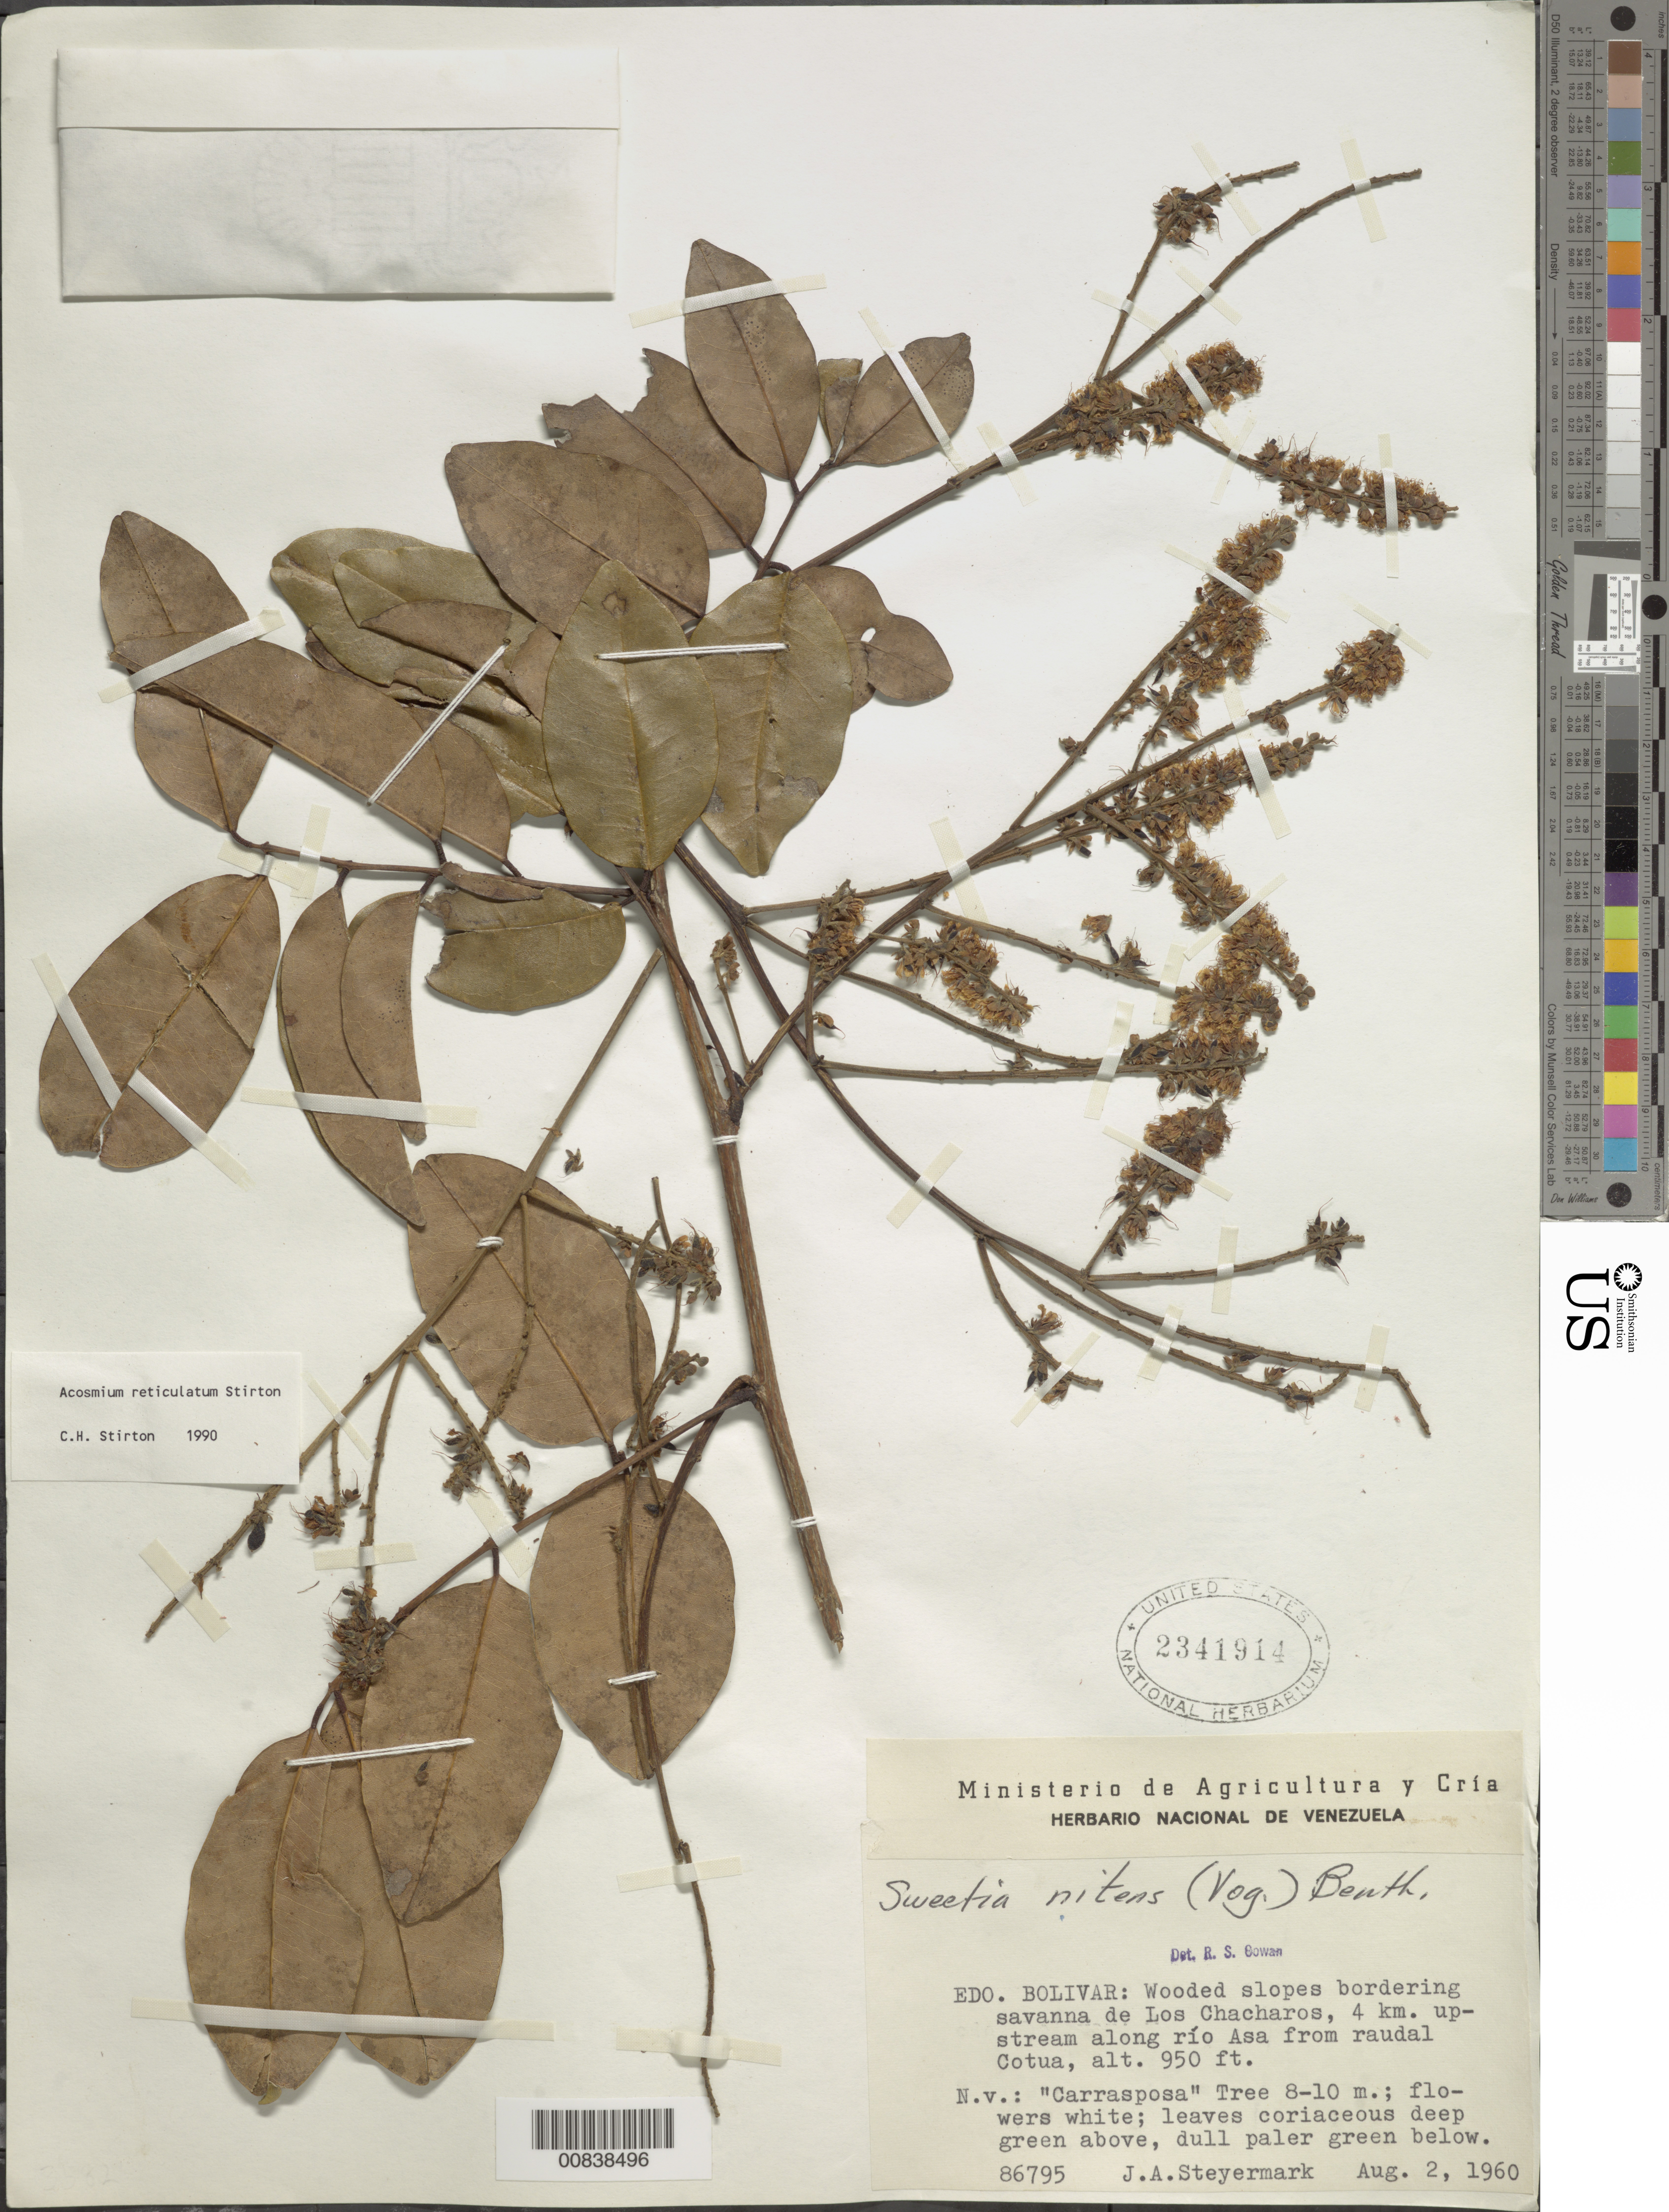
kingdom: Plantae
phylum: Tracheophyta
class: Magnoliopsida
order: Fabales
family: Fabaceae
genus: Acosmium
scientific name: Acosmium reticulatum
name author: Stirton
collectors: J. Steyermark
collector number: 86795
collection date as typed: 2-Aug-60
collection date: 1960-08-02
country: Venezuela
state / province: Bolívar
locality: Los Chacharos, 4 km upstream on Río Asa from Raudal Cotua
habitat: Wooded slopes bordering savanna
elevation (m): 290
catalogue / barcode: US 2341914